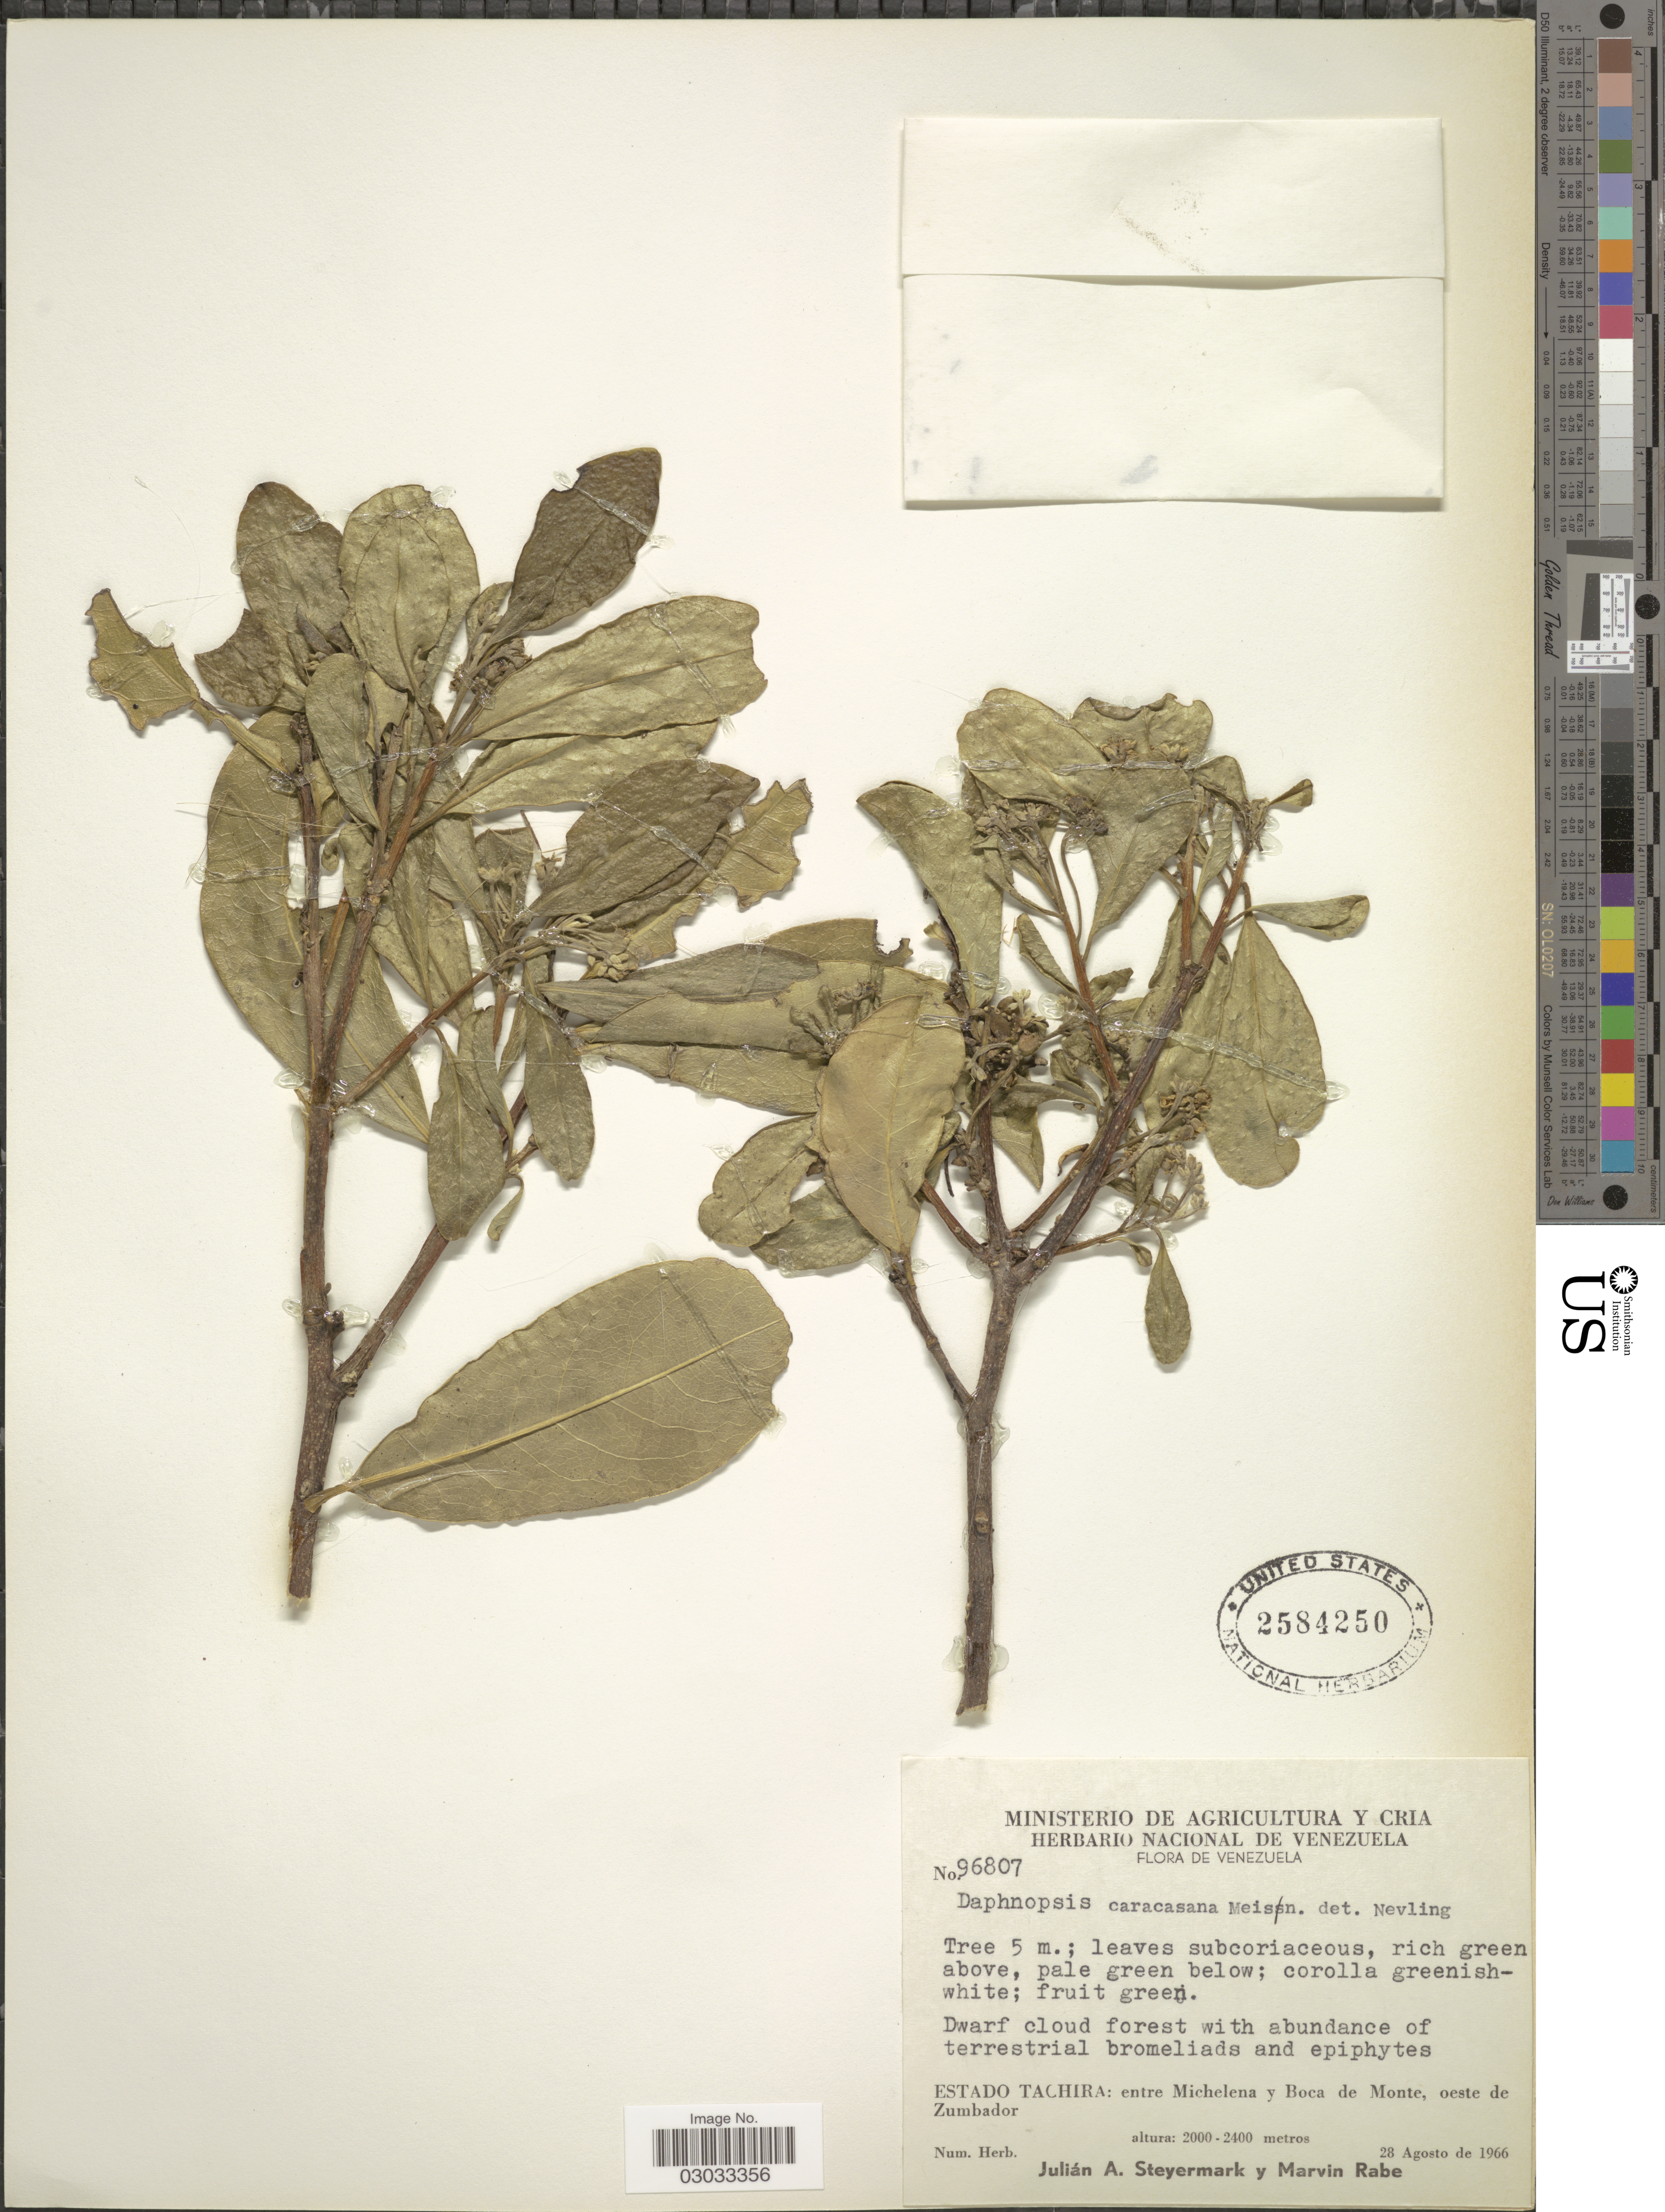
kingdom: Plantae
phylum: Tracheophyta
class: Magnoliopsida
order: Malvales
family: Thymelaeaceae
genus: Daphnopsis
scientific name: Daphnopsis caracasana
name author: Meisn.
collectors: J. Steyermark & M. Rabe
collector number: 96807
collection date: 1966-08-28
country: Venezuela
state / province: Tachira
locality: Entre Michelena y Boca de Monte, oeste de Zumbador.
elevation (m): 2000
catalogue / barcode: US 2584250